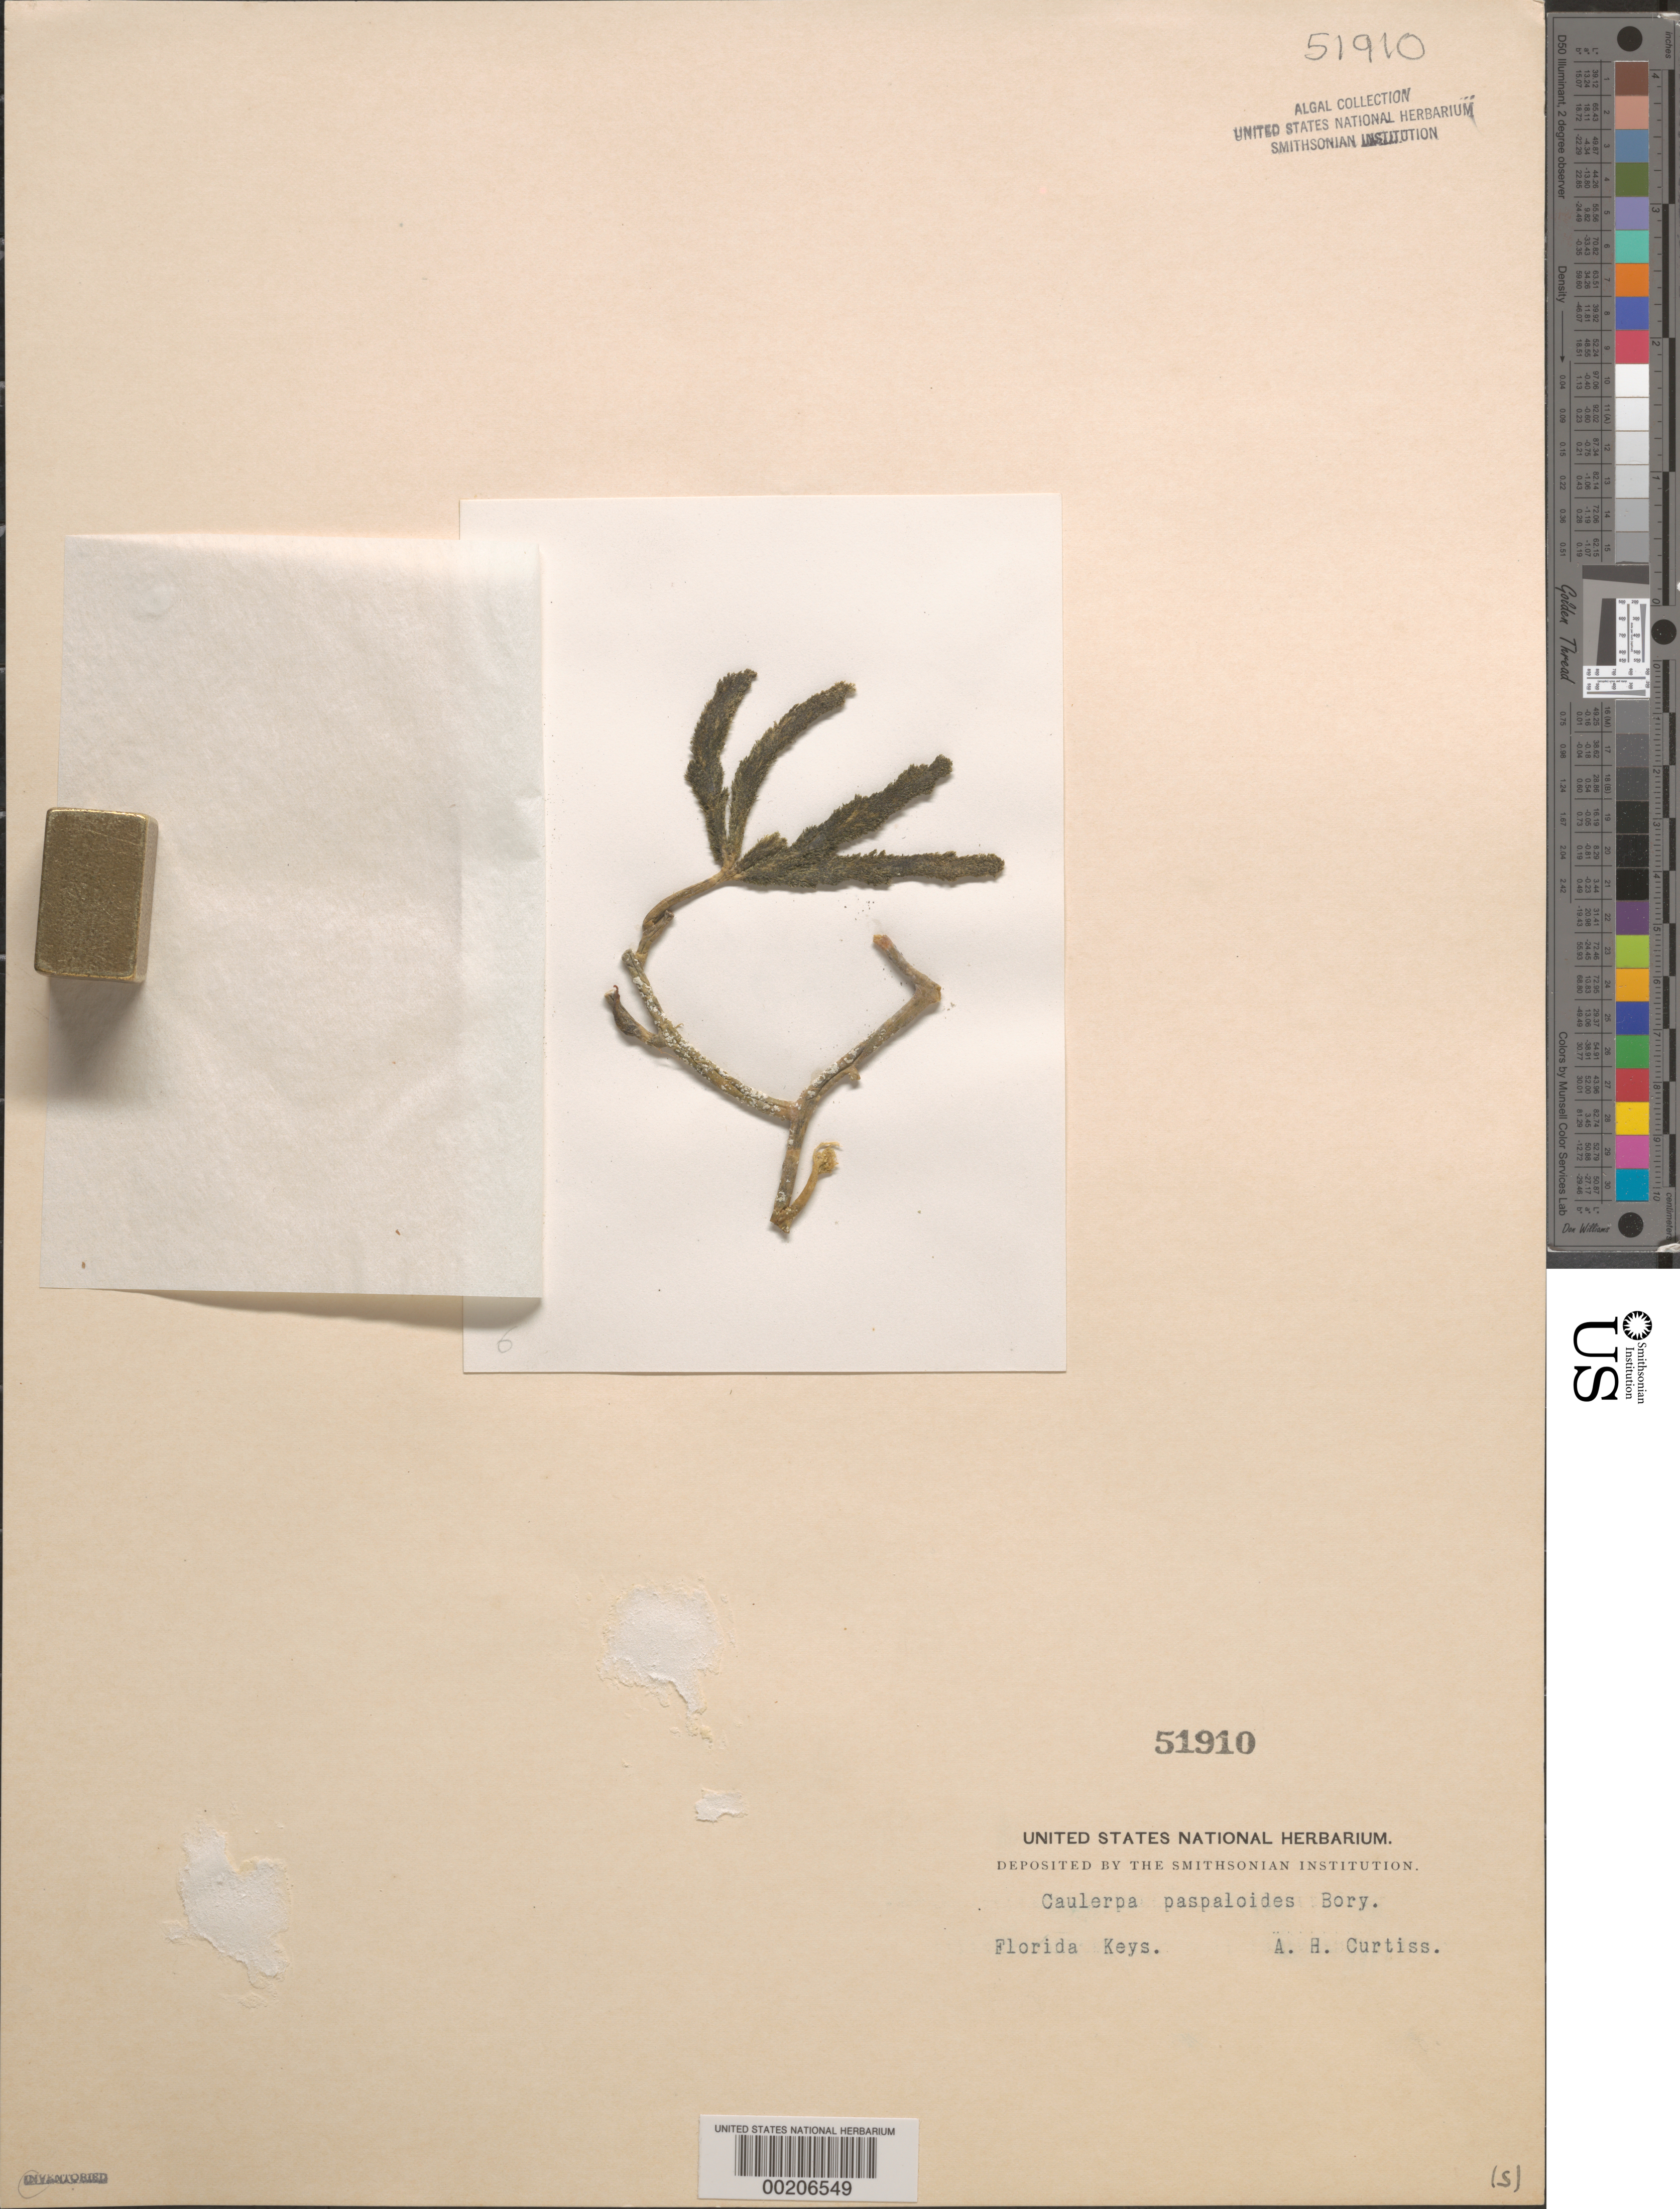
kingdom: Plantae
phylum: Chlorophyta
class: Ulvophyceae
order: Bryopsidales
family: Caulerpaceae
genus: Caulerpa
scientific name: Caulerpa paspaloides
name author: (Bory) Grev.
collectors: A. H. Curtiss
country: United States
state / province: Florida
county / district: Monroe County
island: Florida Keys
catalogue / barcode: US 51910